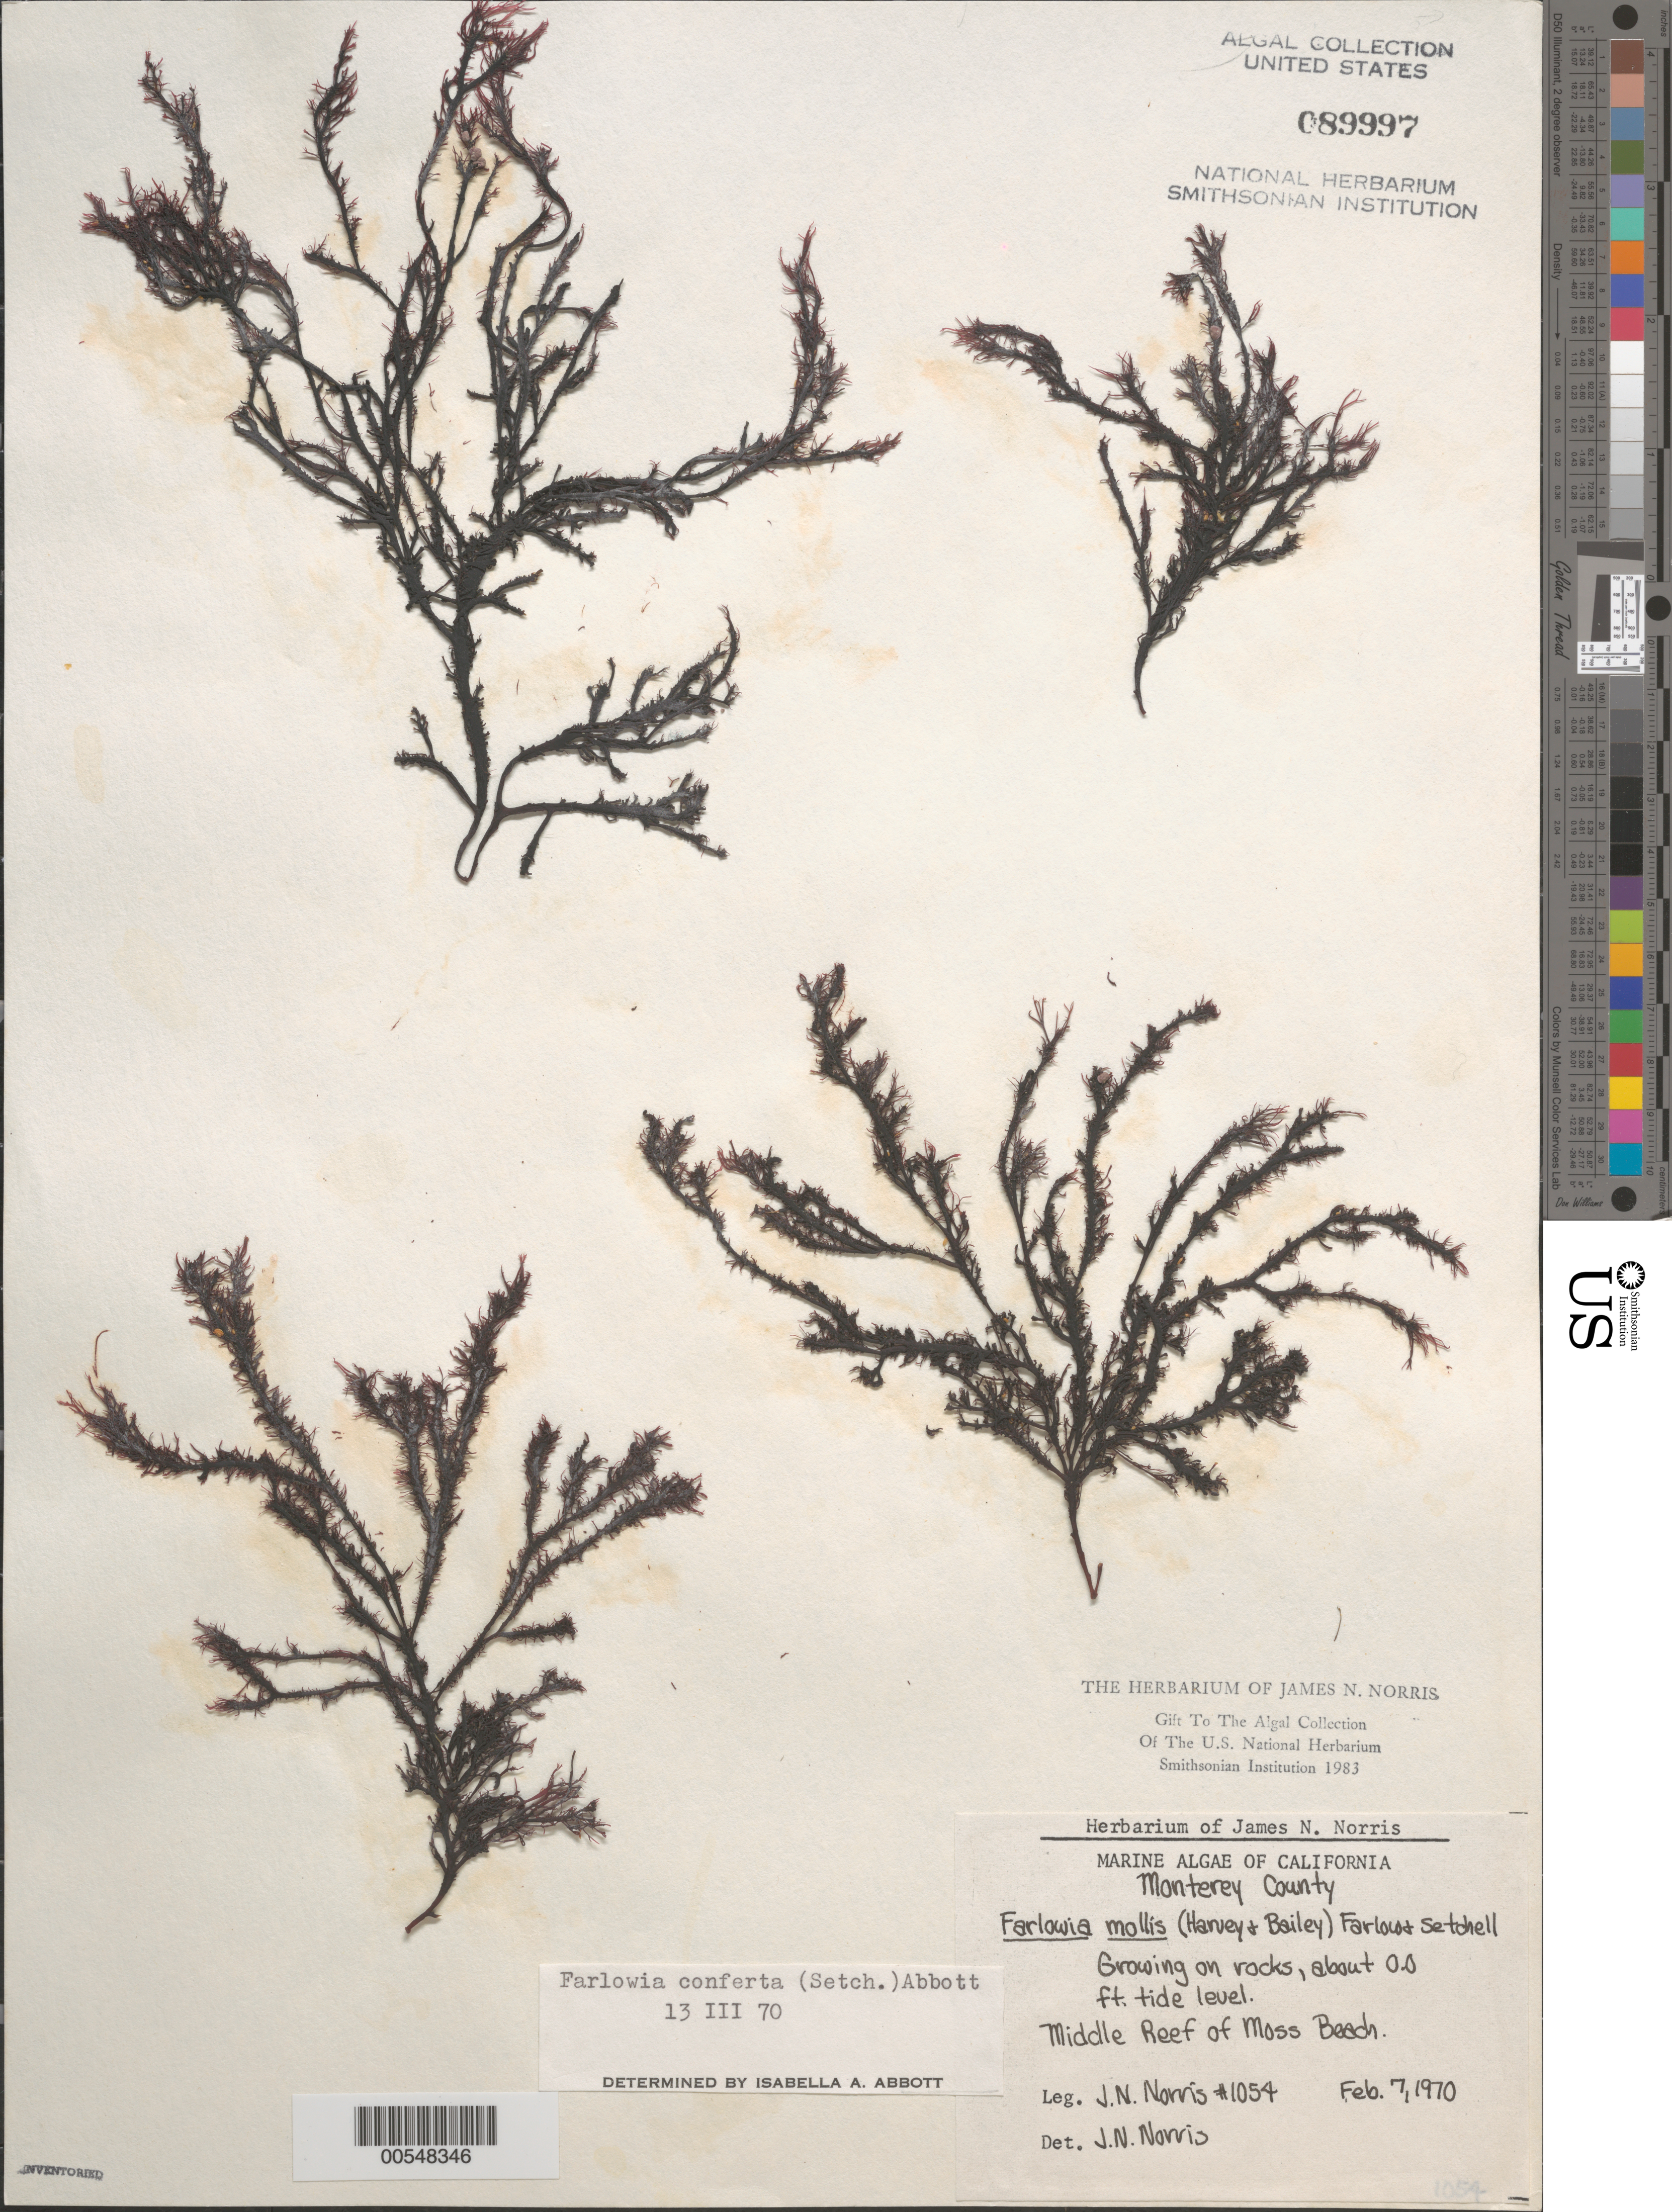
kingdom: Plantae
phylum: Rhodophyta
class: Florideophyceae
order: Gigartinales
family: Dumontiaceae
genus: Farlowia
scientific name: Farlowia conferta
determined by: Abbott, Isabella A.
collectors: J. N. Norris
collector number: JN-1054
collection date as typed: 07 Feb 1970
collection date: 1970-02-07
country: United States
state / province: California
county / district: Monterey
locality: Middle Reef of Moss Beach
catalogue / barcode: US 89997